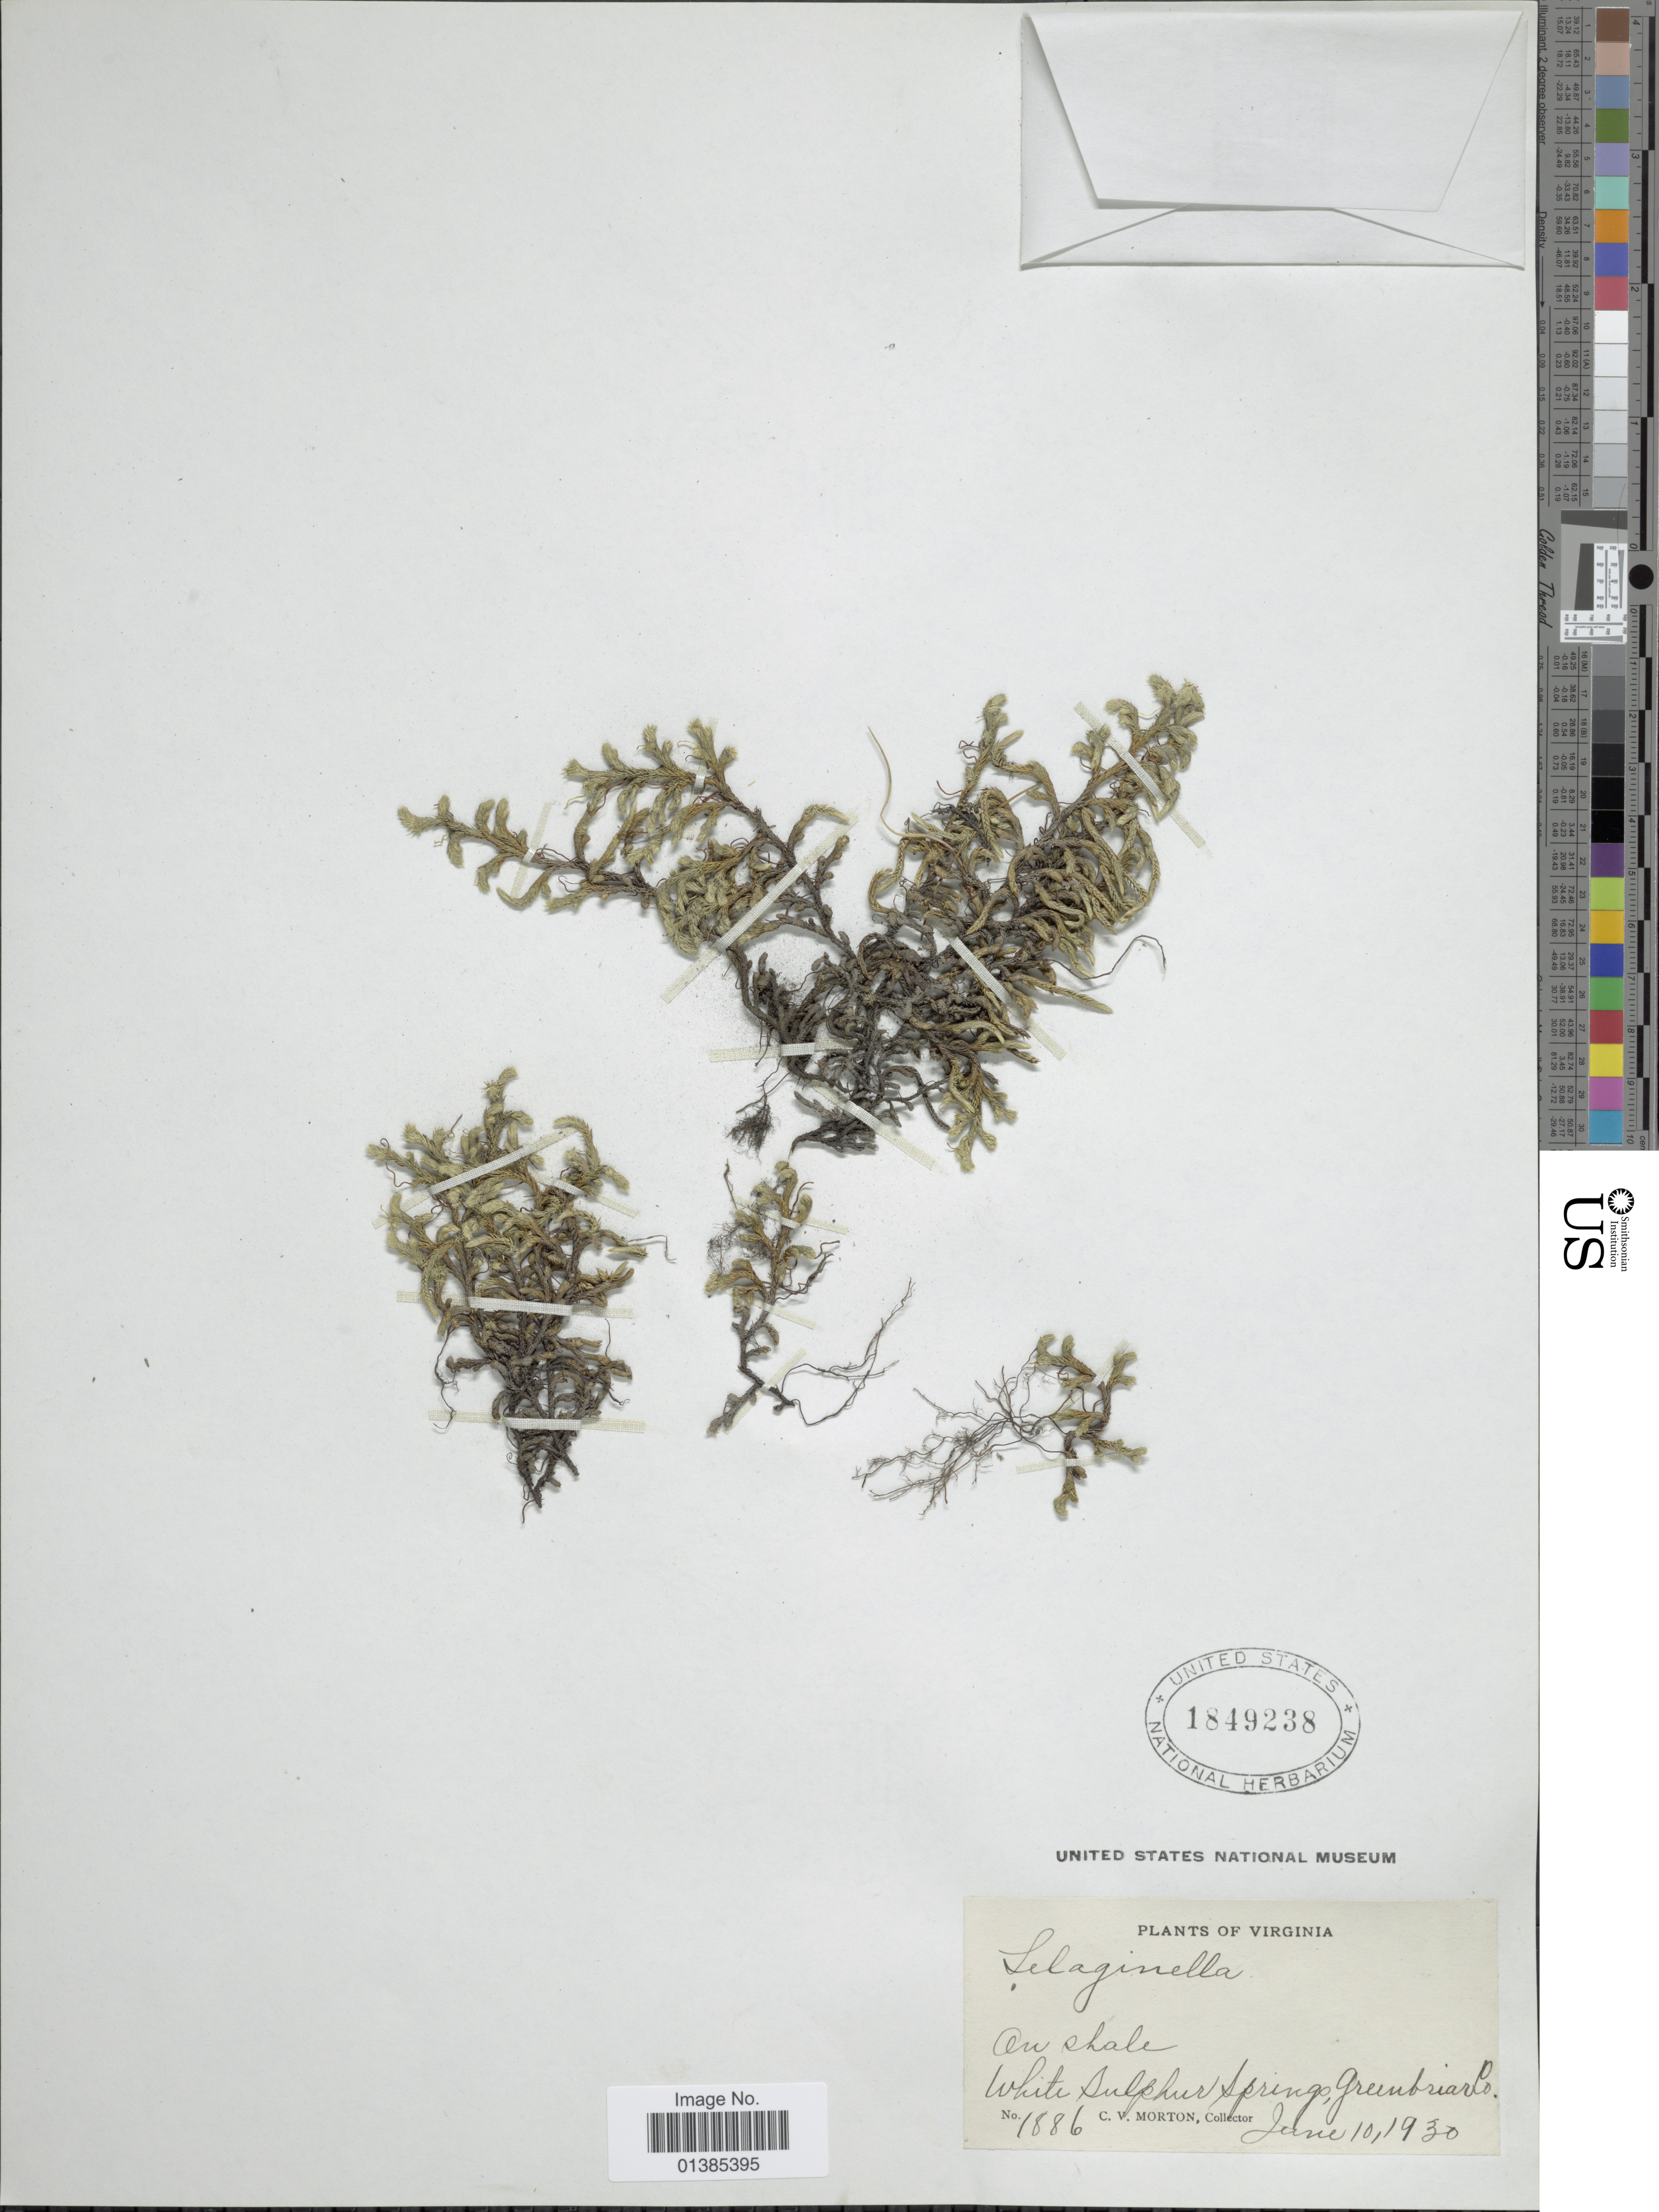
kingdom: Plantae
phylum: Tracheophyta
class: Lycopodiopsida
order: Selaginellales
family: Selaginellaceae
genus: Selaginella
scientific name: Selaginella sp.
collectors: C. V. Morton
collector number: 1886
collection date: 1930-06-10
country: United States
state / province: West Virginia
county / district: Greenbrier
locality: White Sulphur Springs, Greenbriar Co.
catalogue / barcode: US 1849238